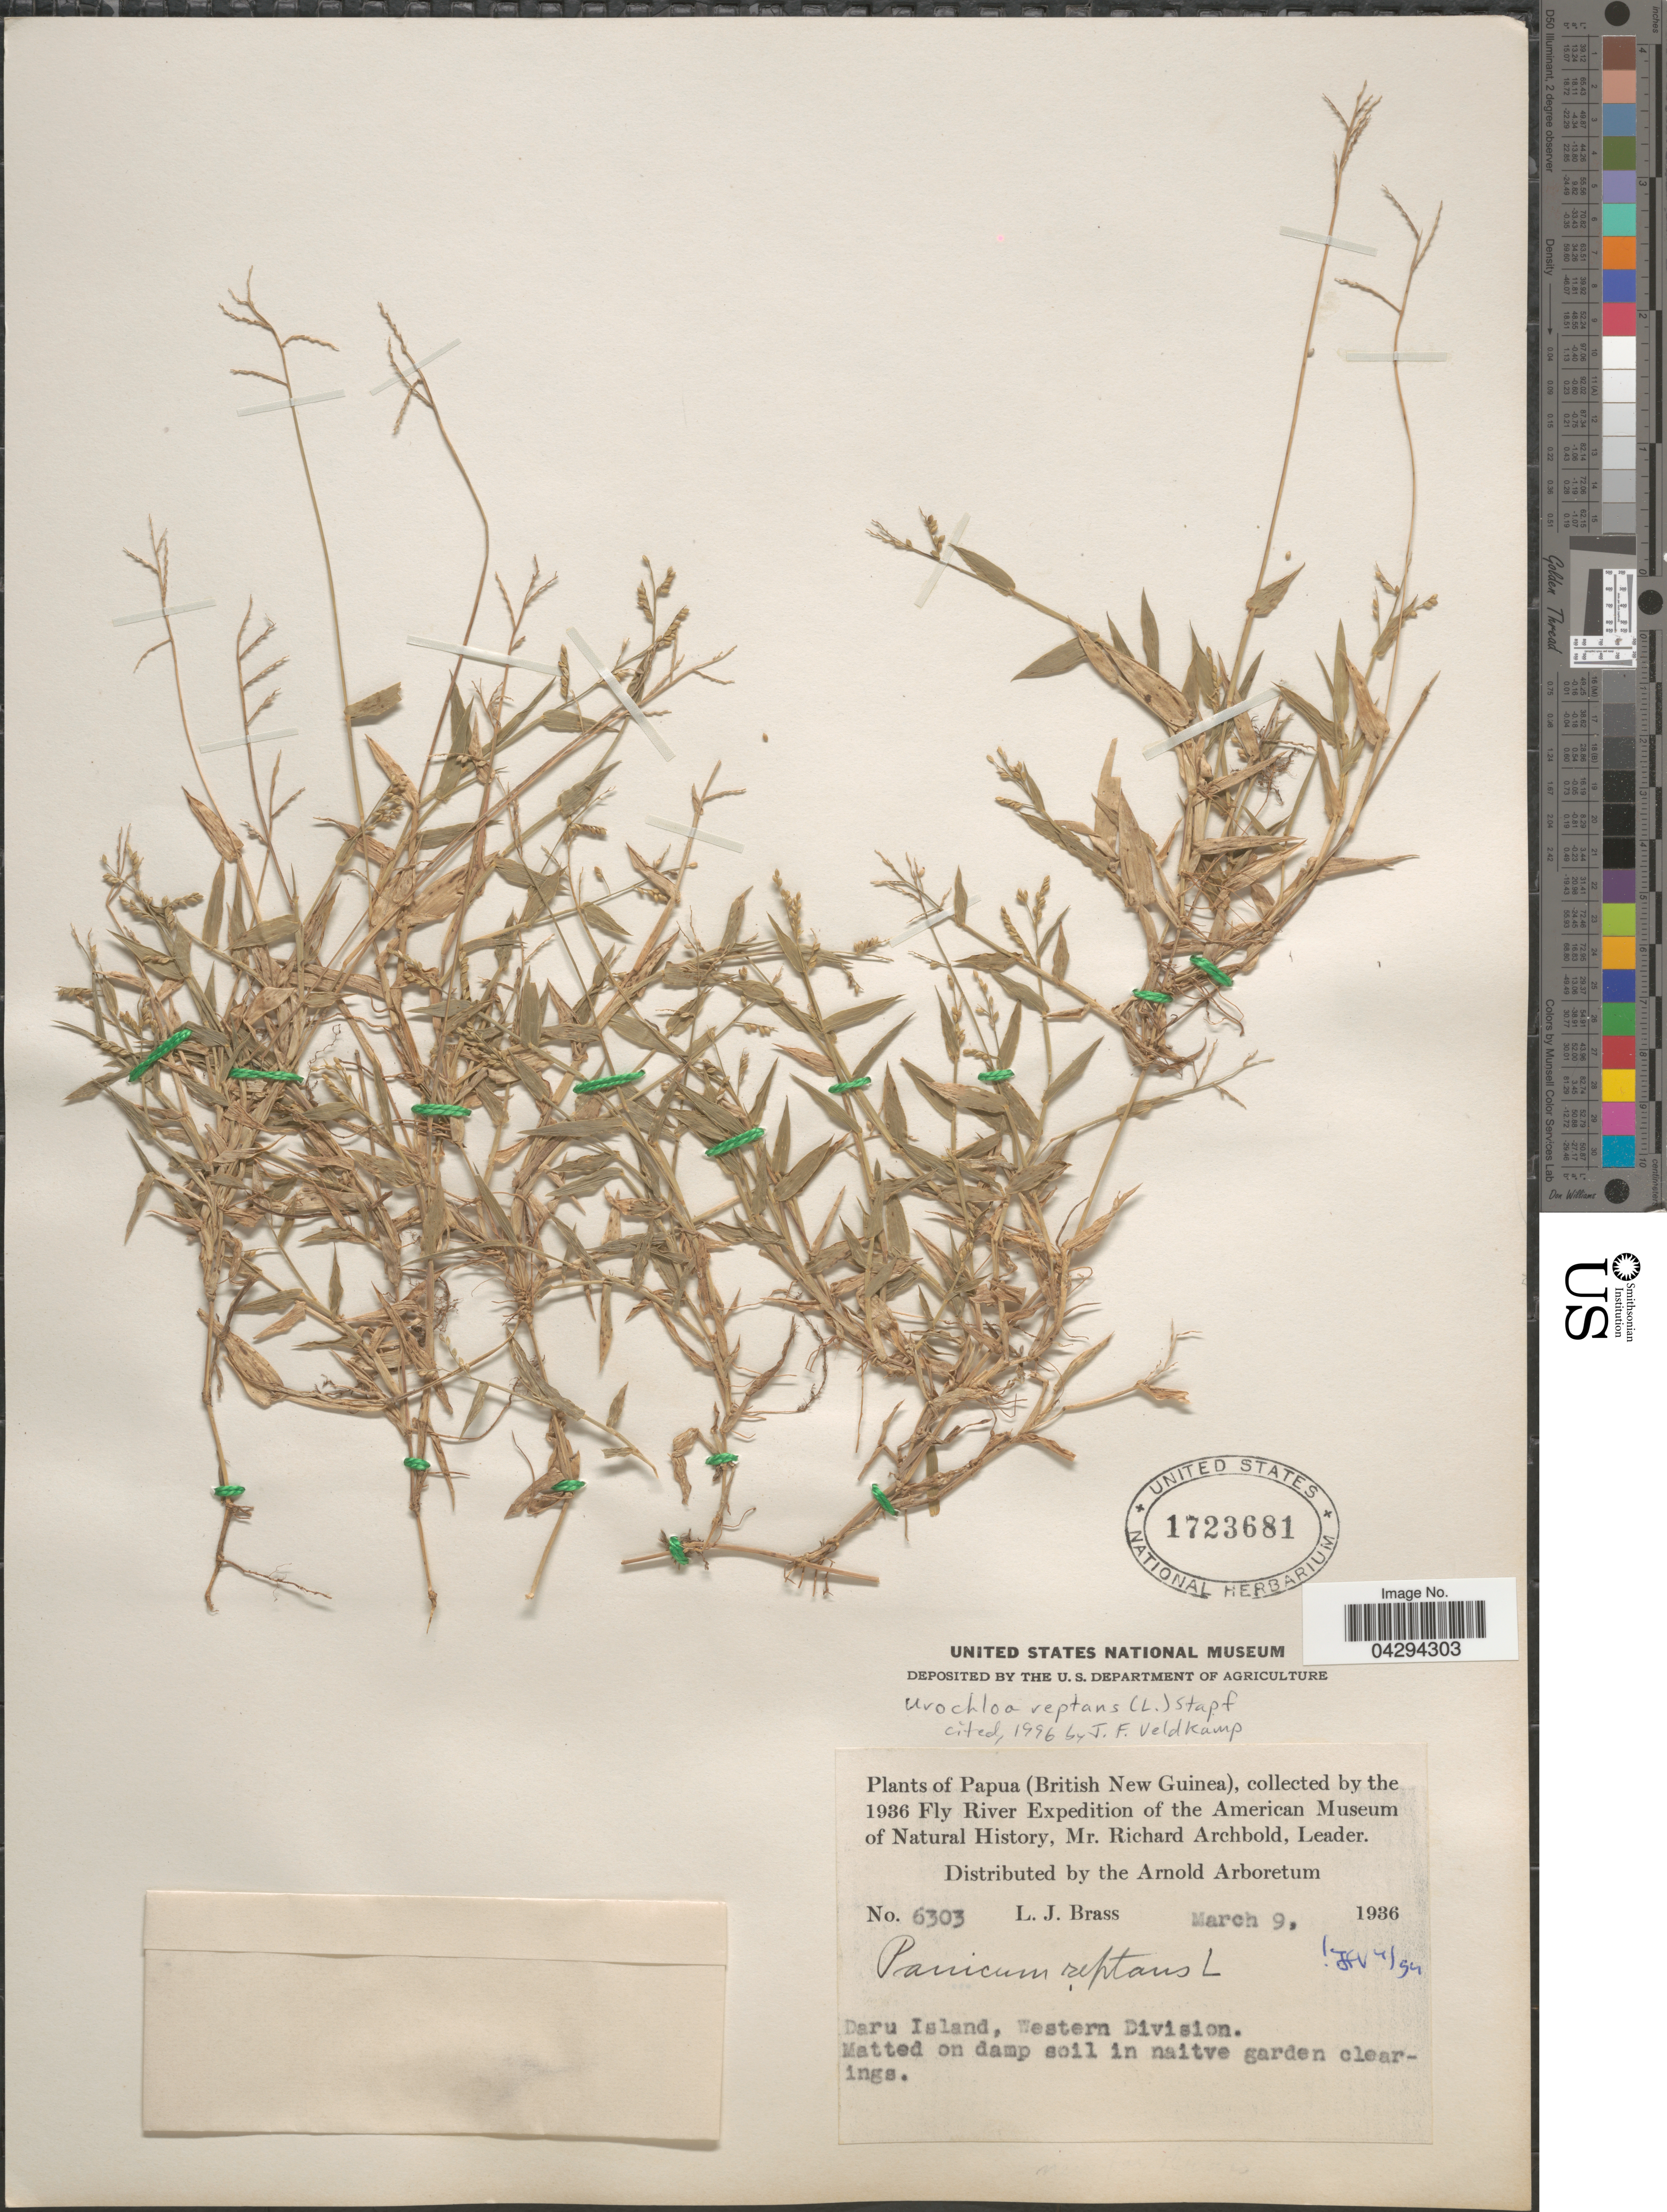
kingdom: Plantae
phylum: Tracheophyta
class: Liliopsida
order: Poales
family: Poaceae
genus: Urochloa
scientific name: Urochloa reptans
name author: (L.) Stapf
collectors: L. J. Brass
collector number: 6303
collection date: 1936-03-09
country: Indonesia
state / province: Papua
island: New Guinea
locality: (British New Guinea). The 1936 Fly River Expedition of the American Museum of Natural History. Daru island, Western Division. Matted on damp soil in naitve garden clearings.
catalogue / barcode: US 1723681